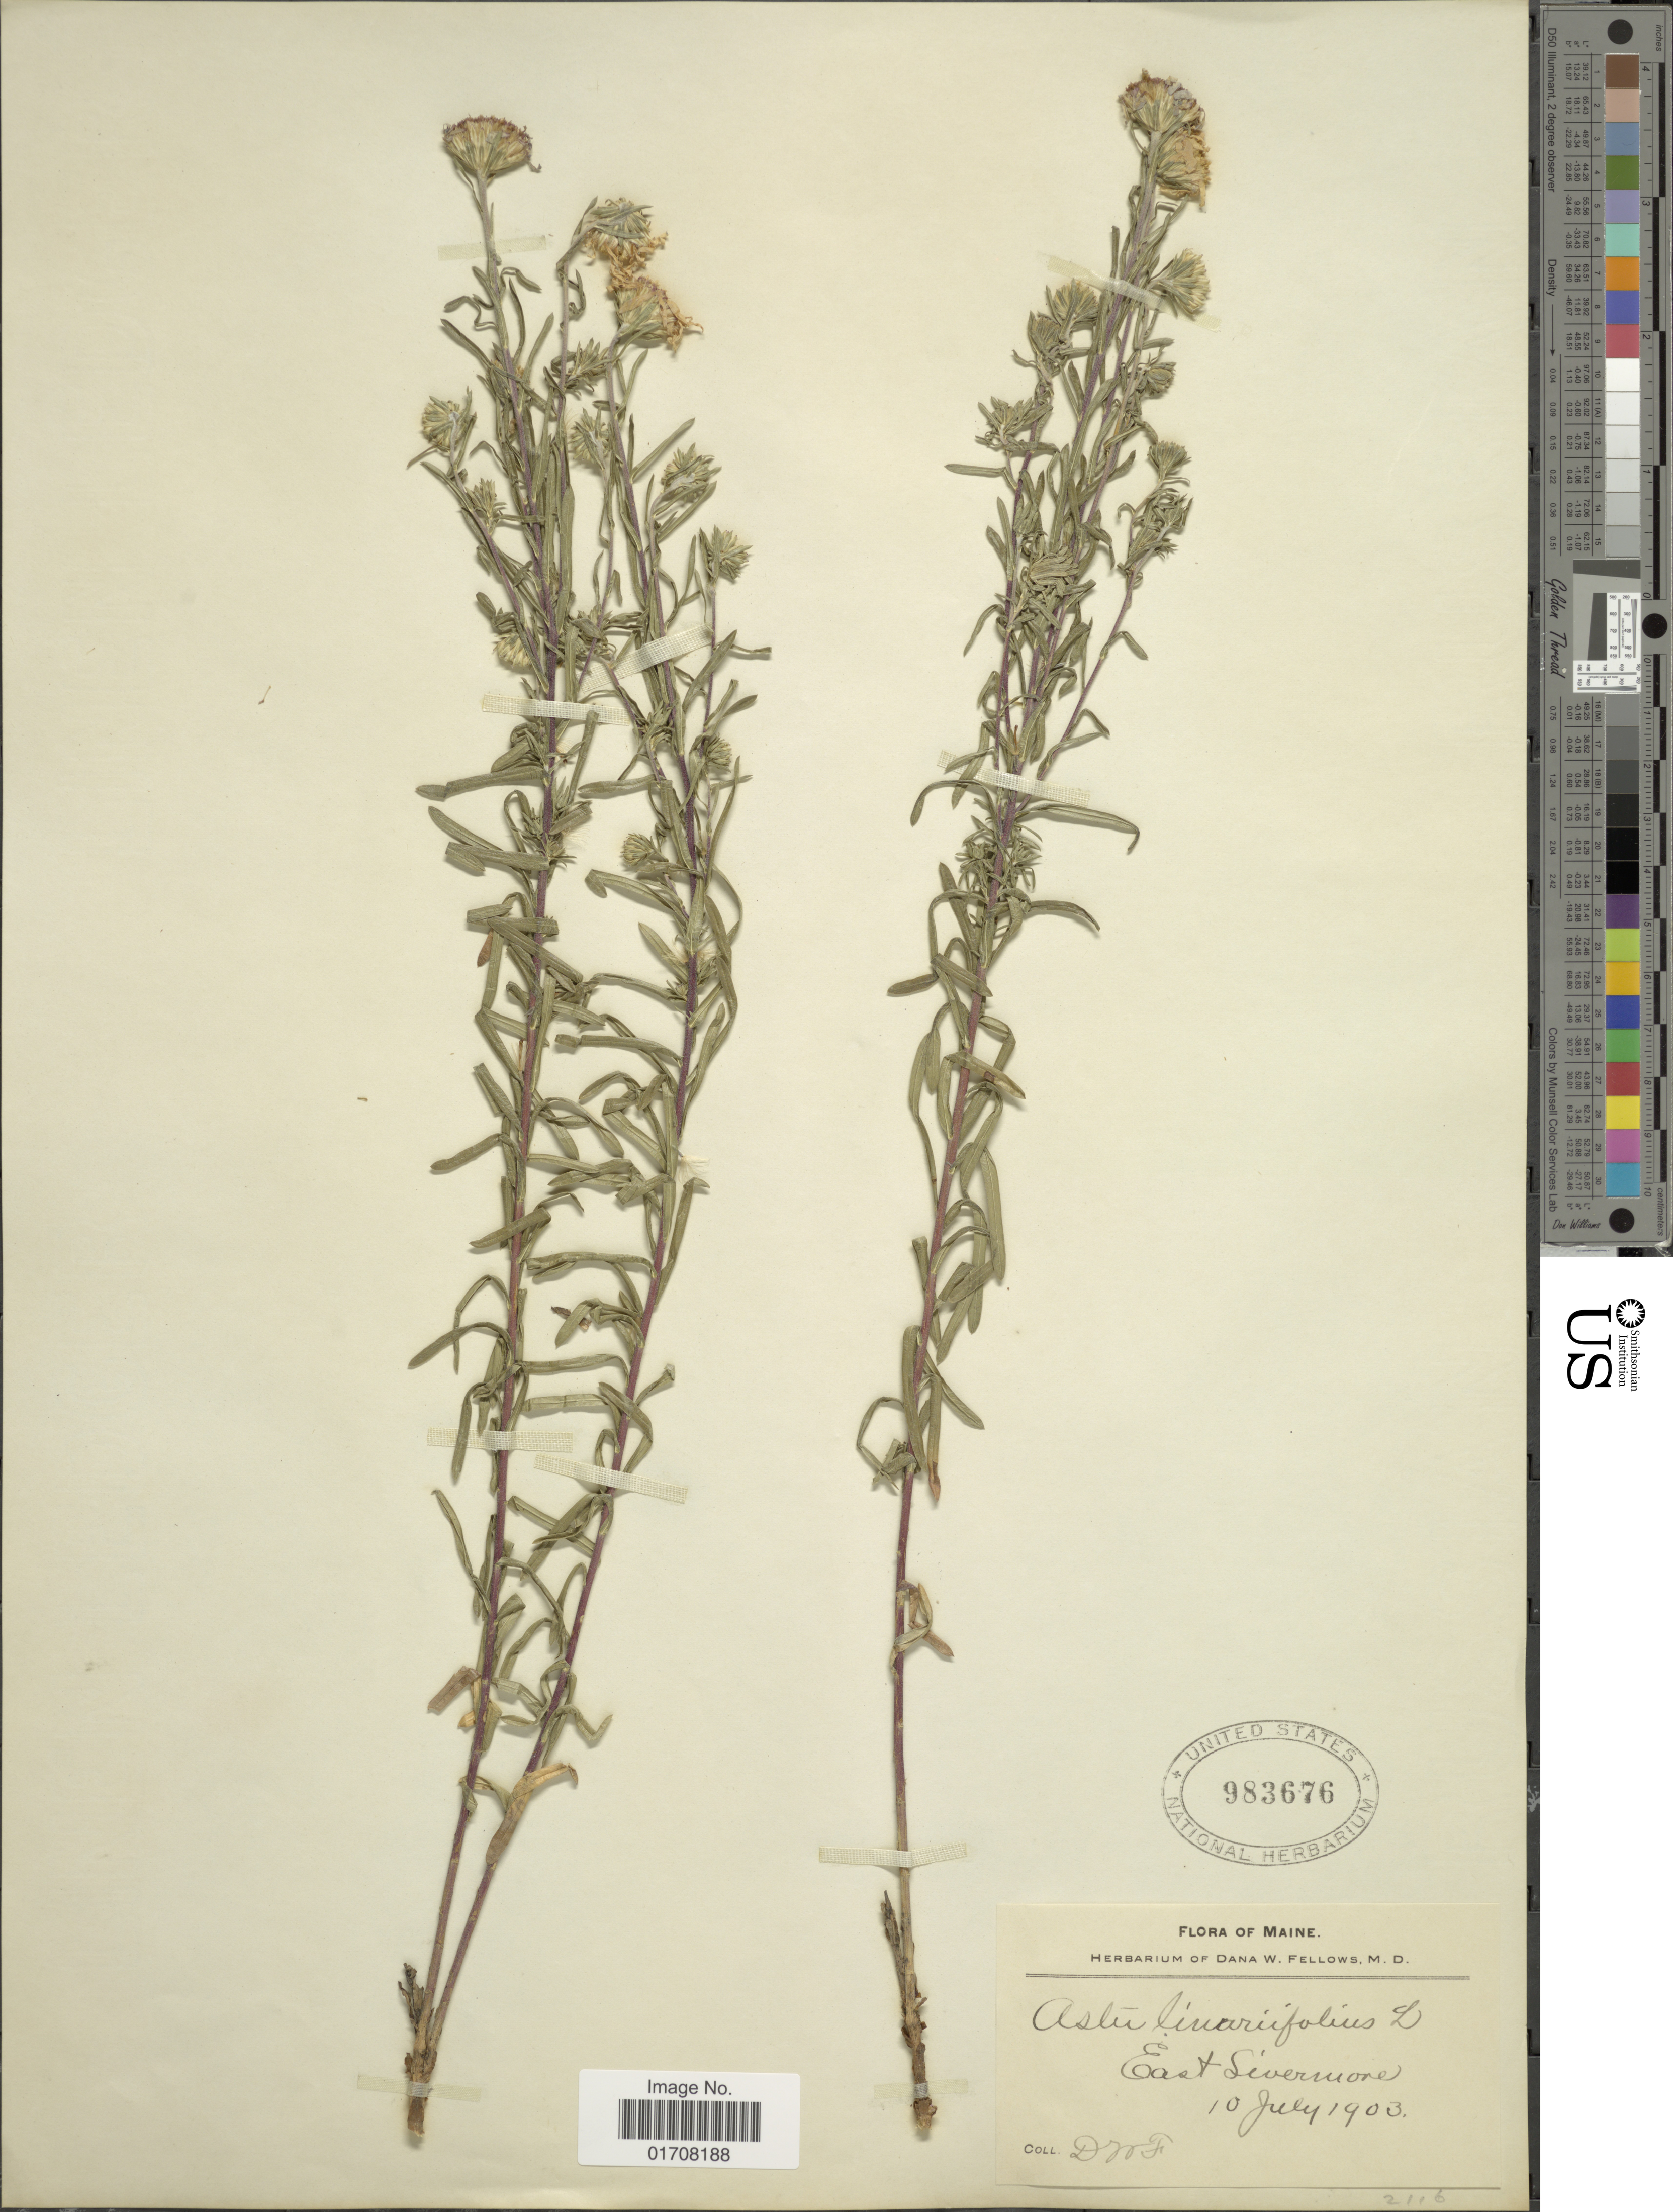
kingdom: Plantae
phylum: Tracheophyta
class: Magnoliopsida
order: Asterales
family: Asteraceae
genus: Ionactis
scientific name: Ionactis linariifolia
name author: (L.) Greene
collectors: D. W. Fellows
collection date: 1903-07-10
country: United States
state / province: Maine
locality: East Sivermore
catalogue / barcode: US 983676